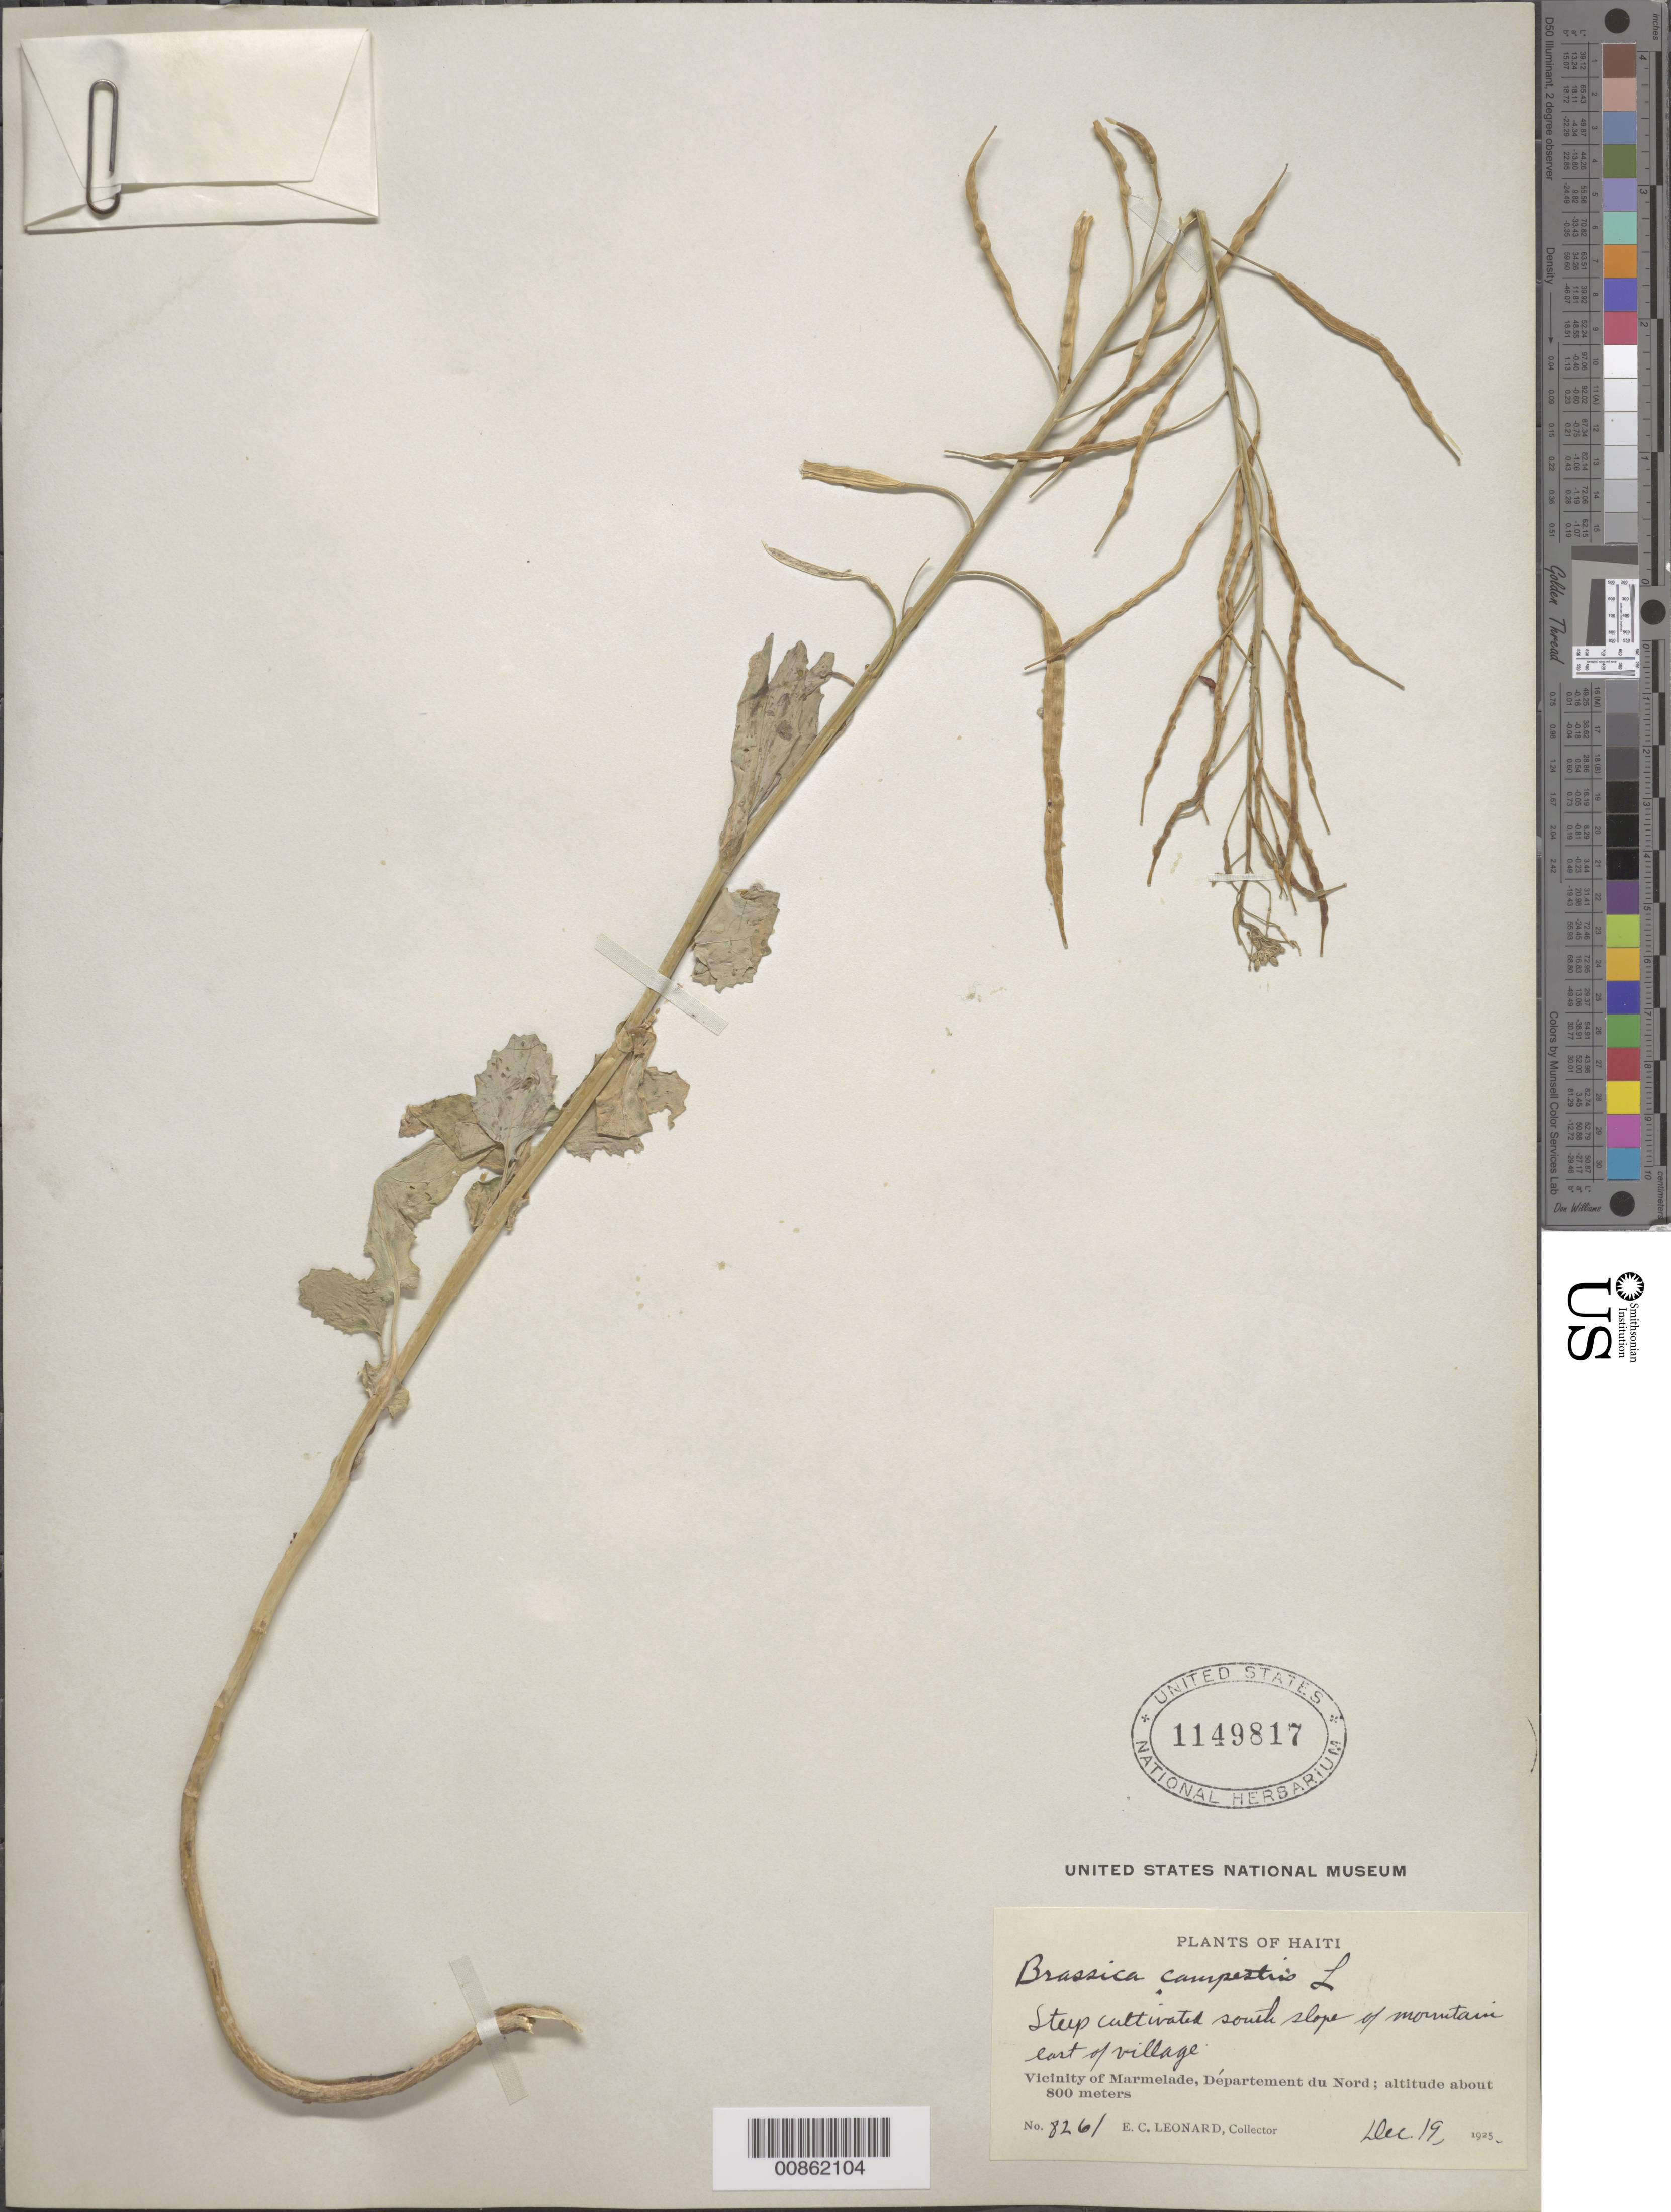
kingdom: Plantae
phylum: Tracheophyta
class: Magnoliopsida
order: Brassicales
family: Brassicaceae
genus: Brassica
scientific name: Brassica campestris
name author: L.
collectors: E. C. Leonard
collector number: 8261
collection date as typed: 19 Dec 1925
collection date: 1925-12-19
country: Haiti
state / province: Nord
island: Hispaniola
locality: Vicinity of Marmelade. South slope of mountain east of village.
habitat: Steep cultivated mountain slope.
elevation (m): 800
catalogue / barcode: US 1149817